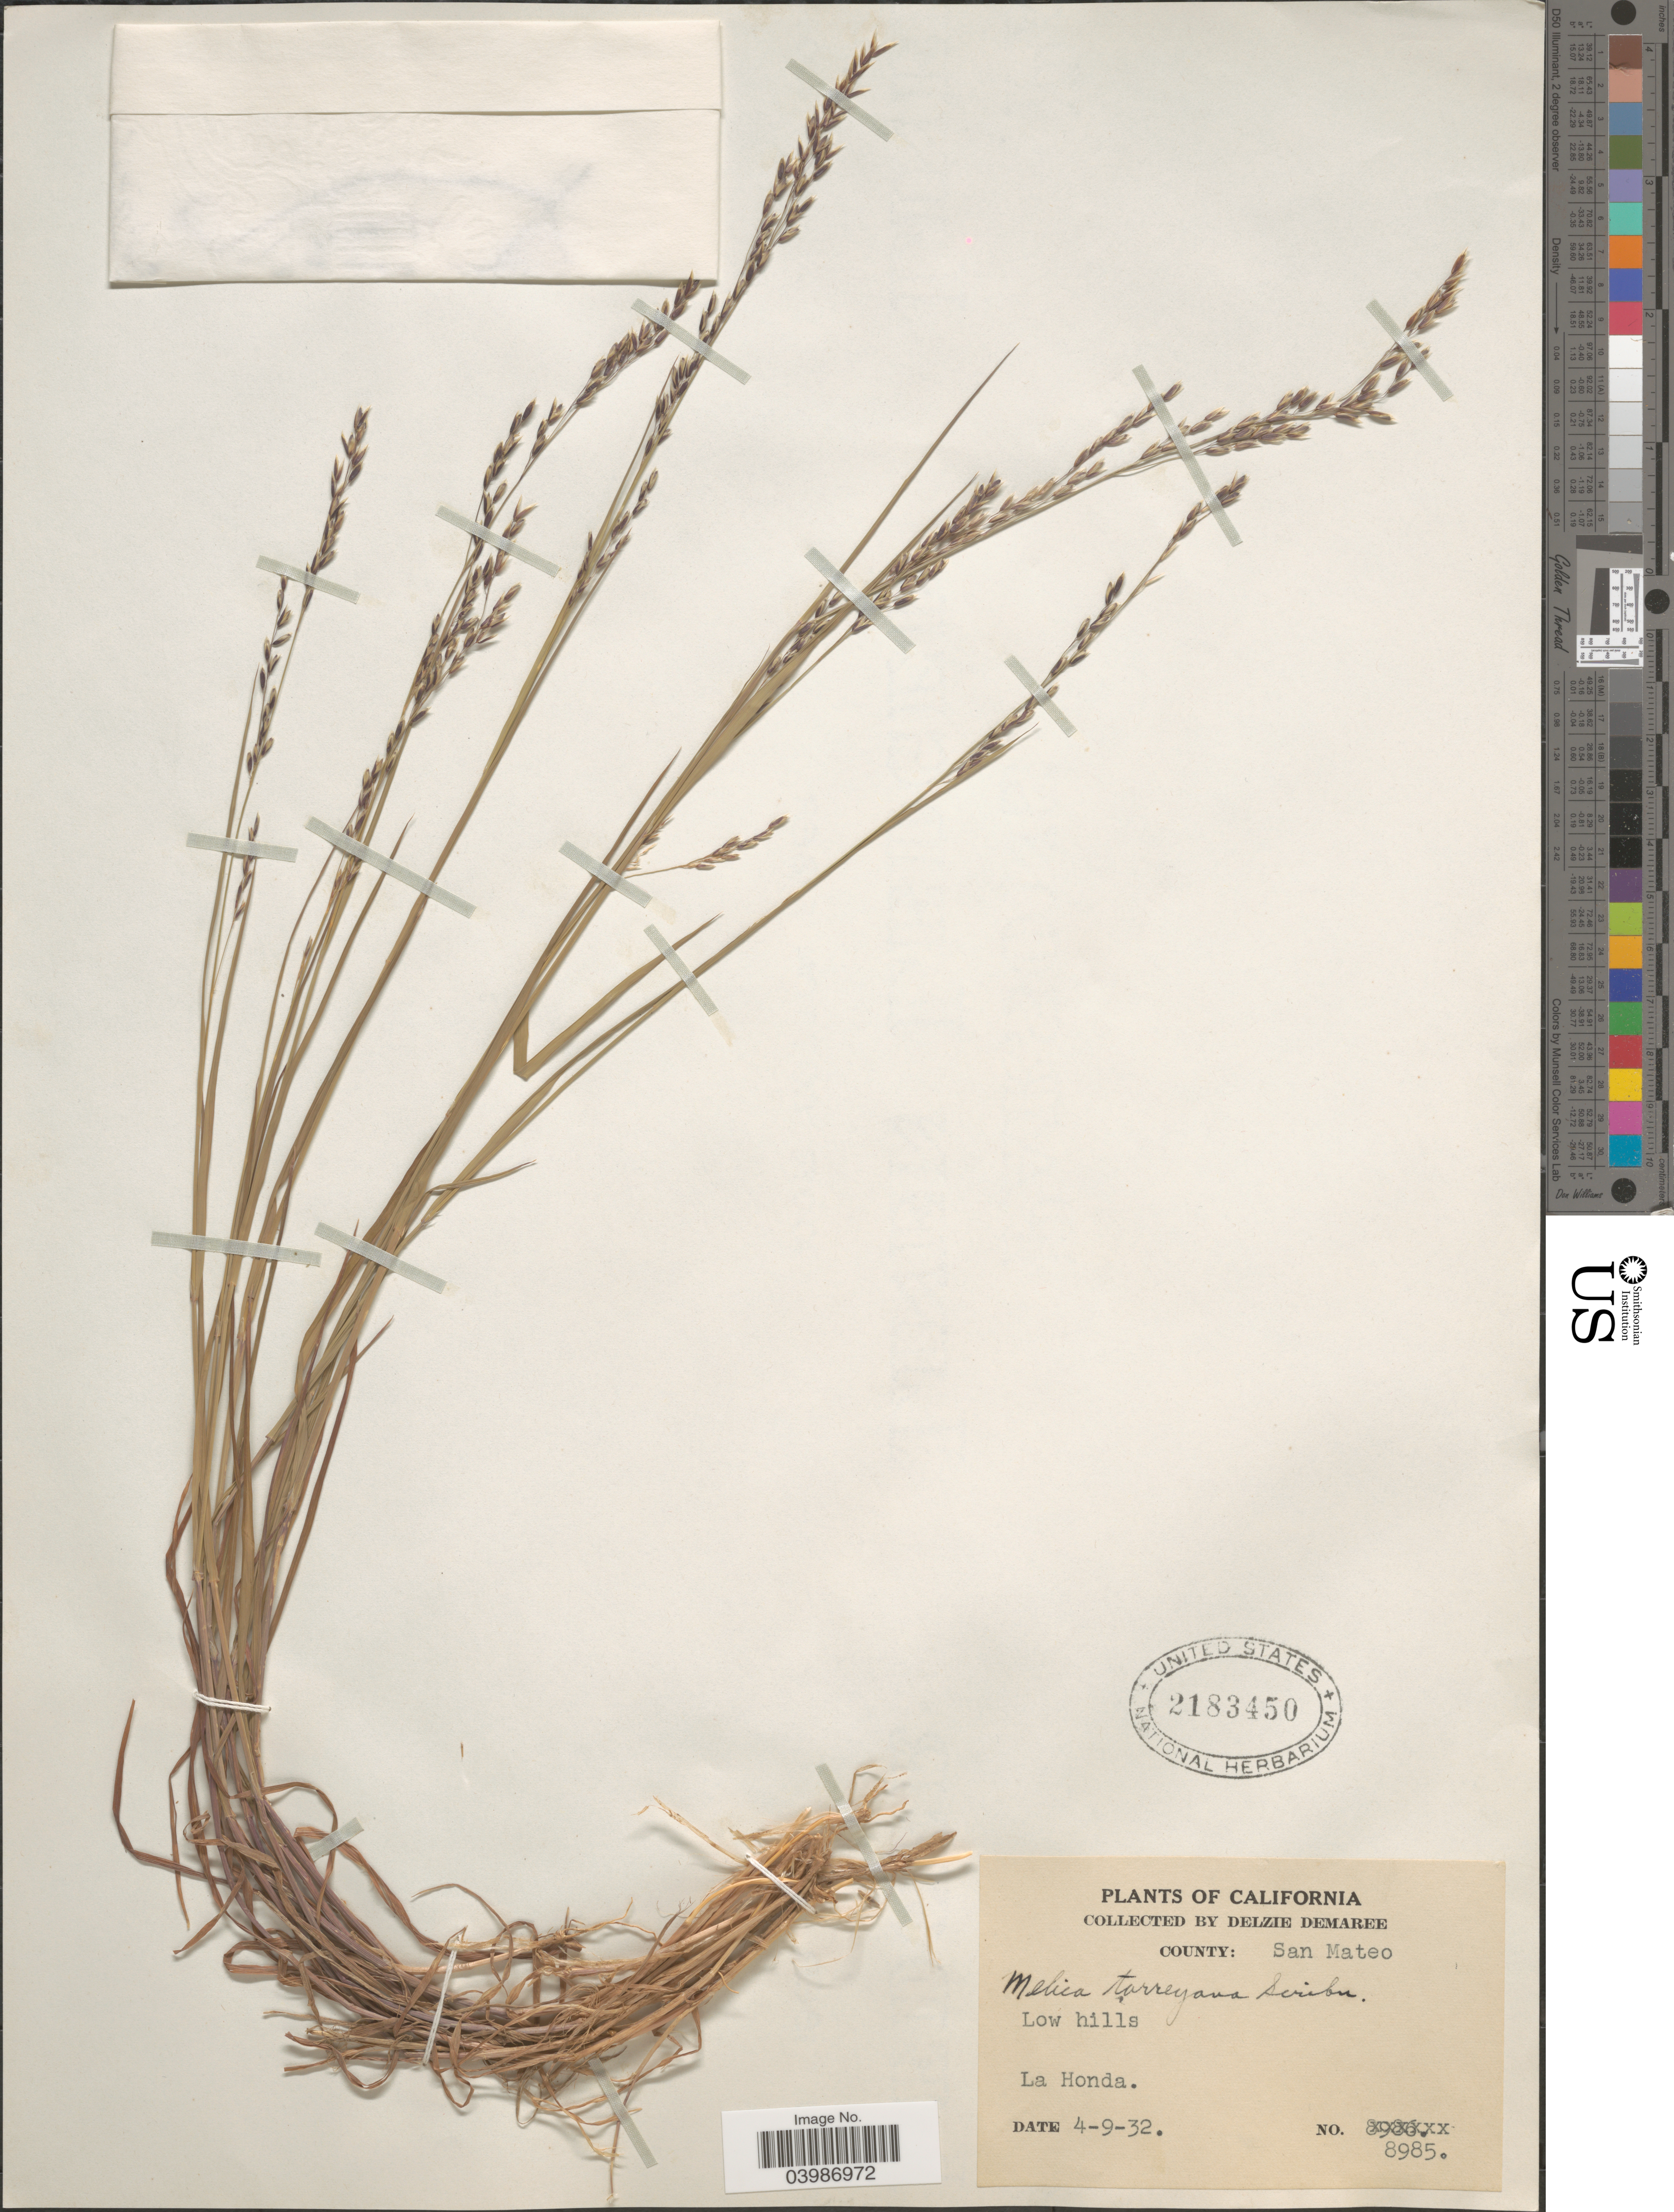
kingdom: Plantae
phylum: Tracheophyta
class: Liliopsida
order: Poales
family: Poaceae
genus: Melica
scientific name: Melica torreyana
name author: Scribn.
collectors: D. Demaree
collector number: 8985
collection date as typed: Transcribed d/m/y: 9/4/32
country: United States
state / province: California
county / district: San Mateo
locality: County: San Mateo. La Honda.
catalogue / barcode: US 2183450